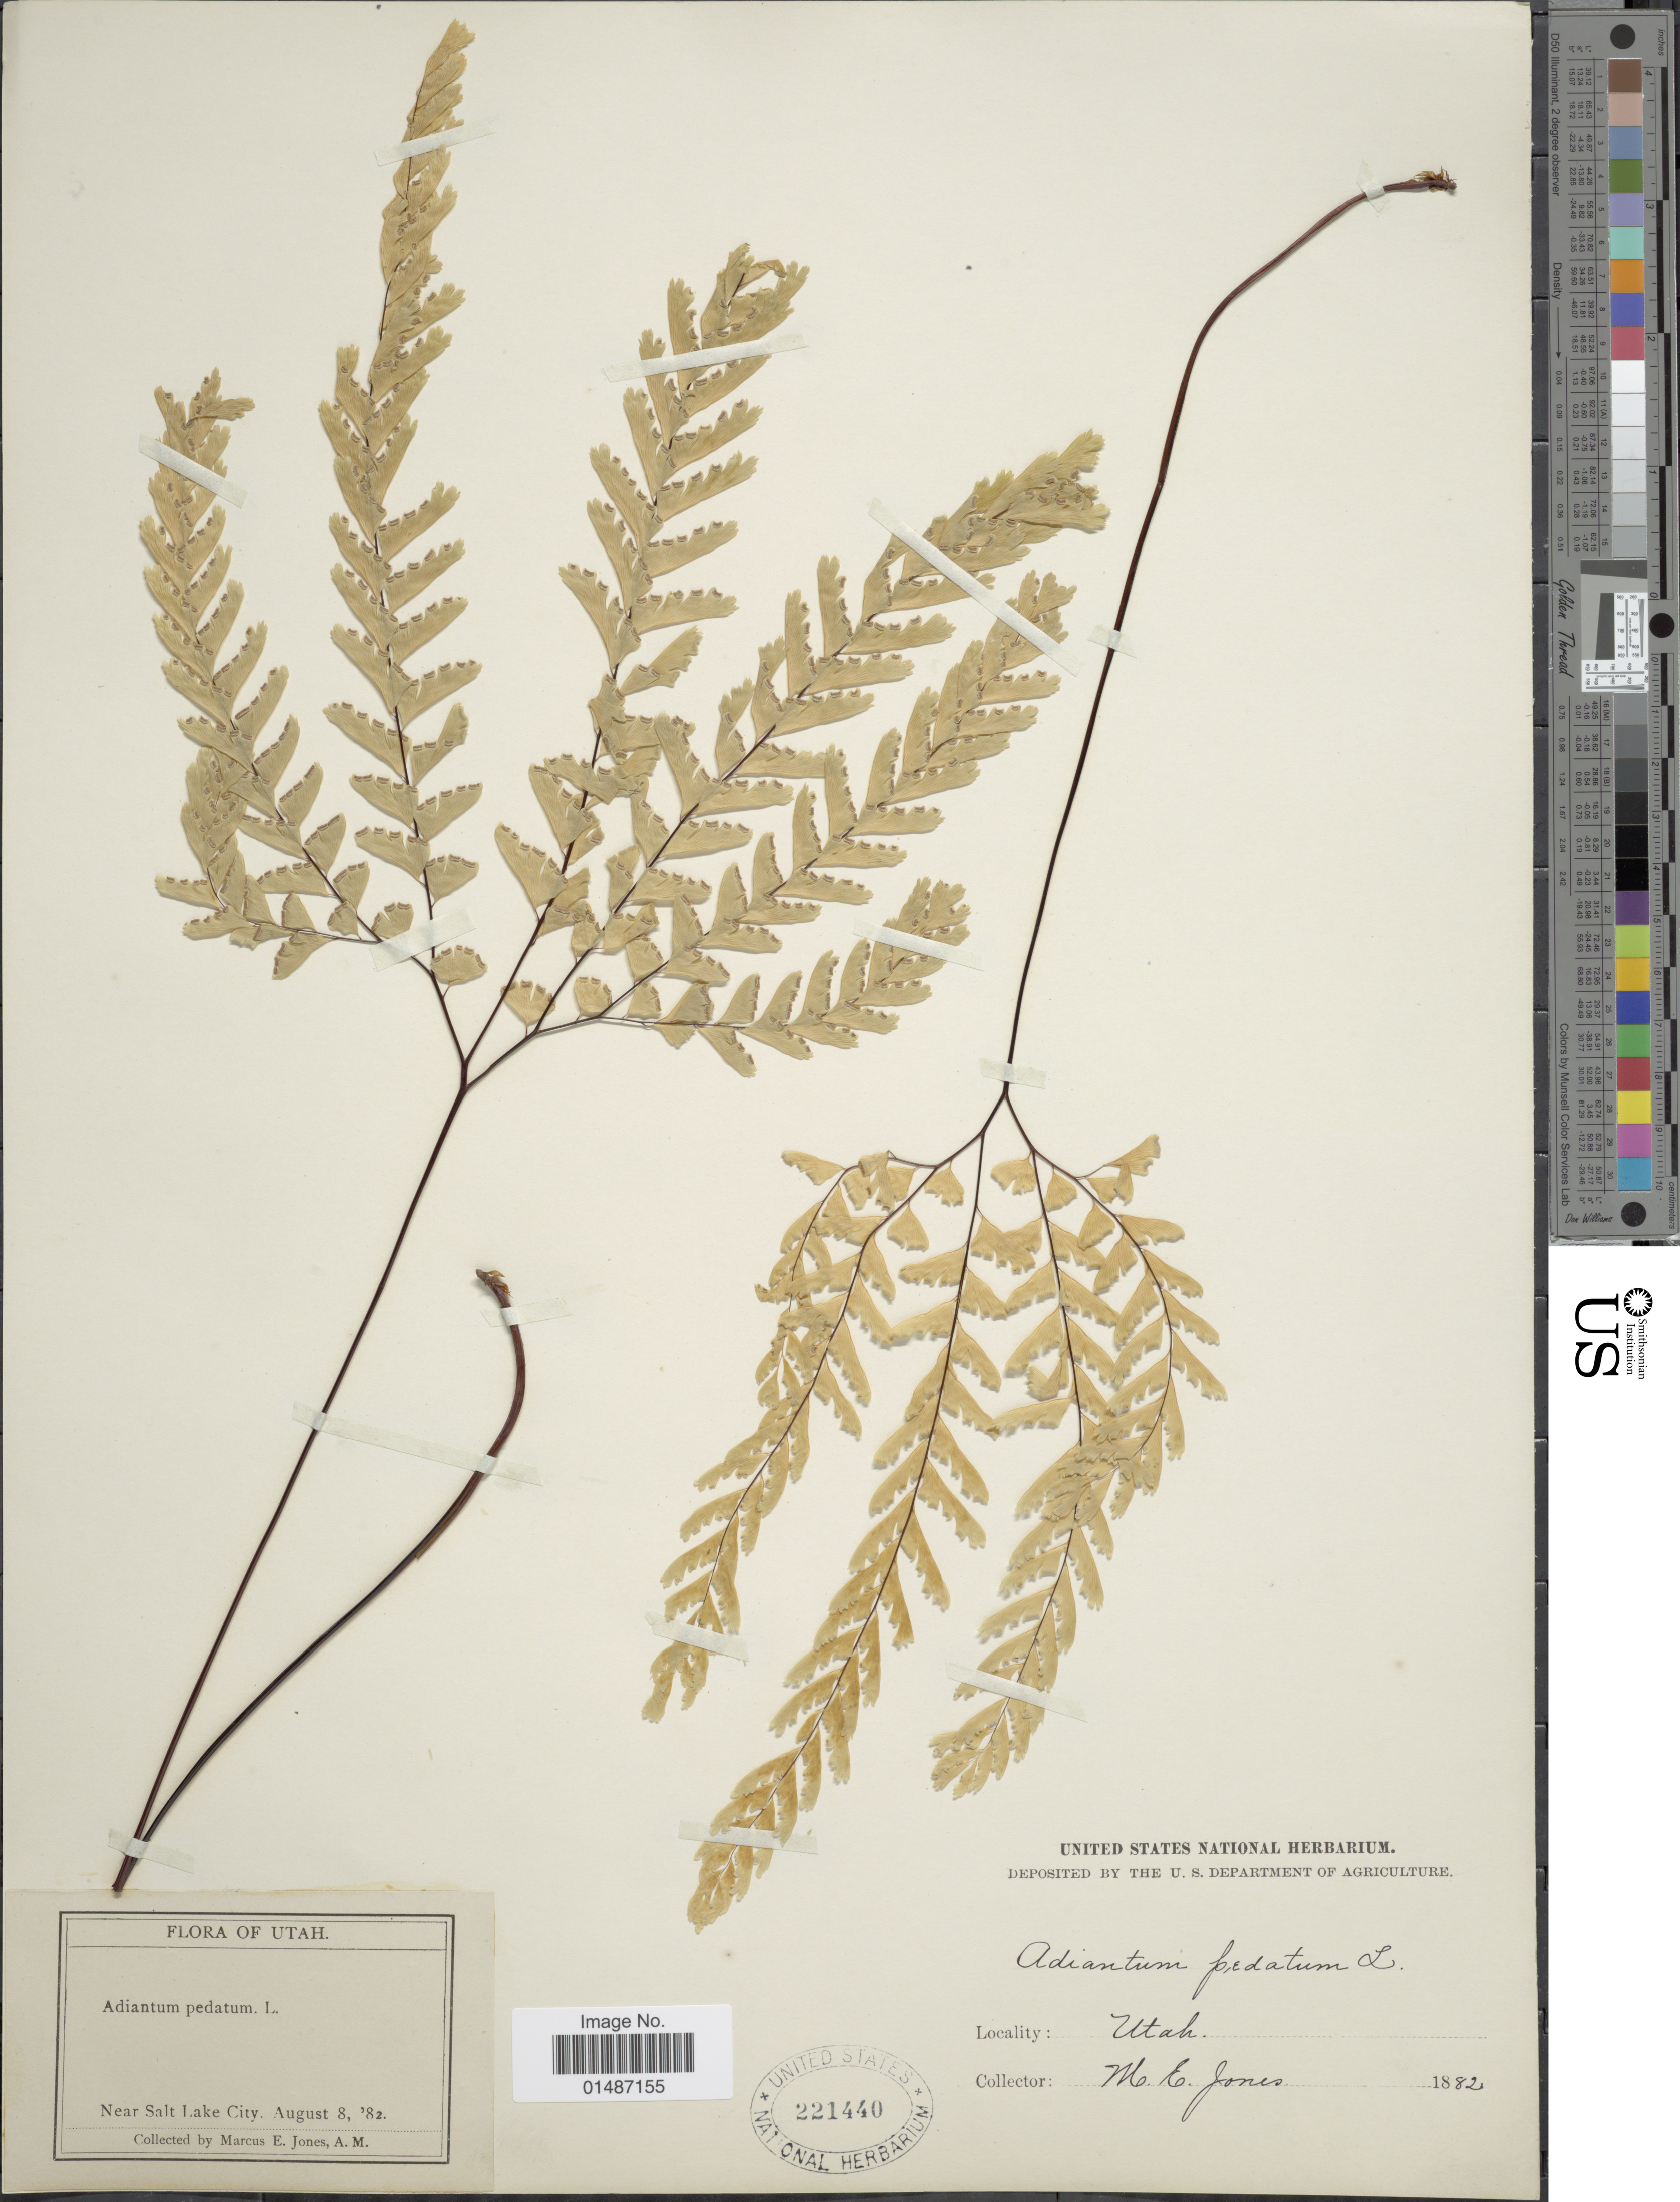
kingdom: Plantae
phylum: Tracheophyta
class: Polypodiopsida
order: Polypodiales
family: Pteridaceae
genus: Adiantum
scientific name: Adiantum pedatum subsp. aleuticum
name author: (Rupr.) Calder & Roy L. Taylor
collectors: M. E. Jones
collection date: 1882-08-08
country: United States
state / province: Utah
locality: Near Salt Lake City.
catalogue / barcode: US 221440